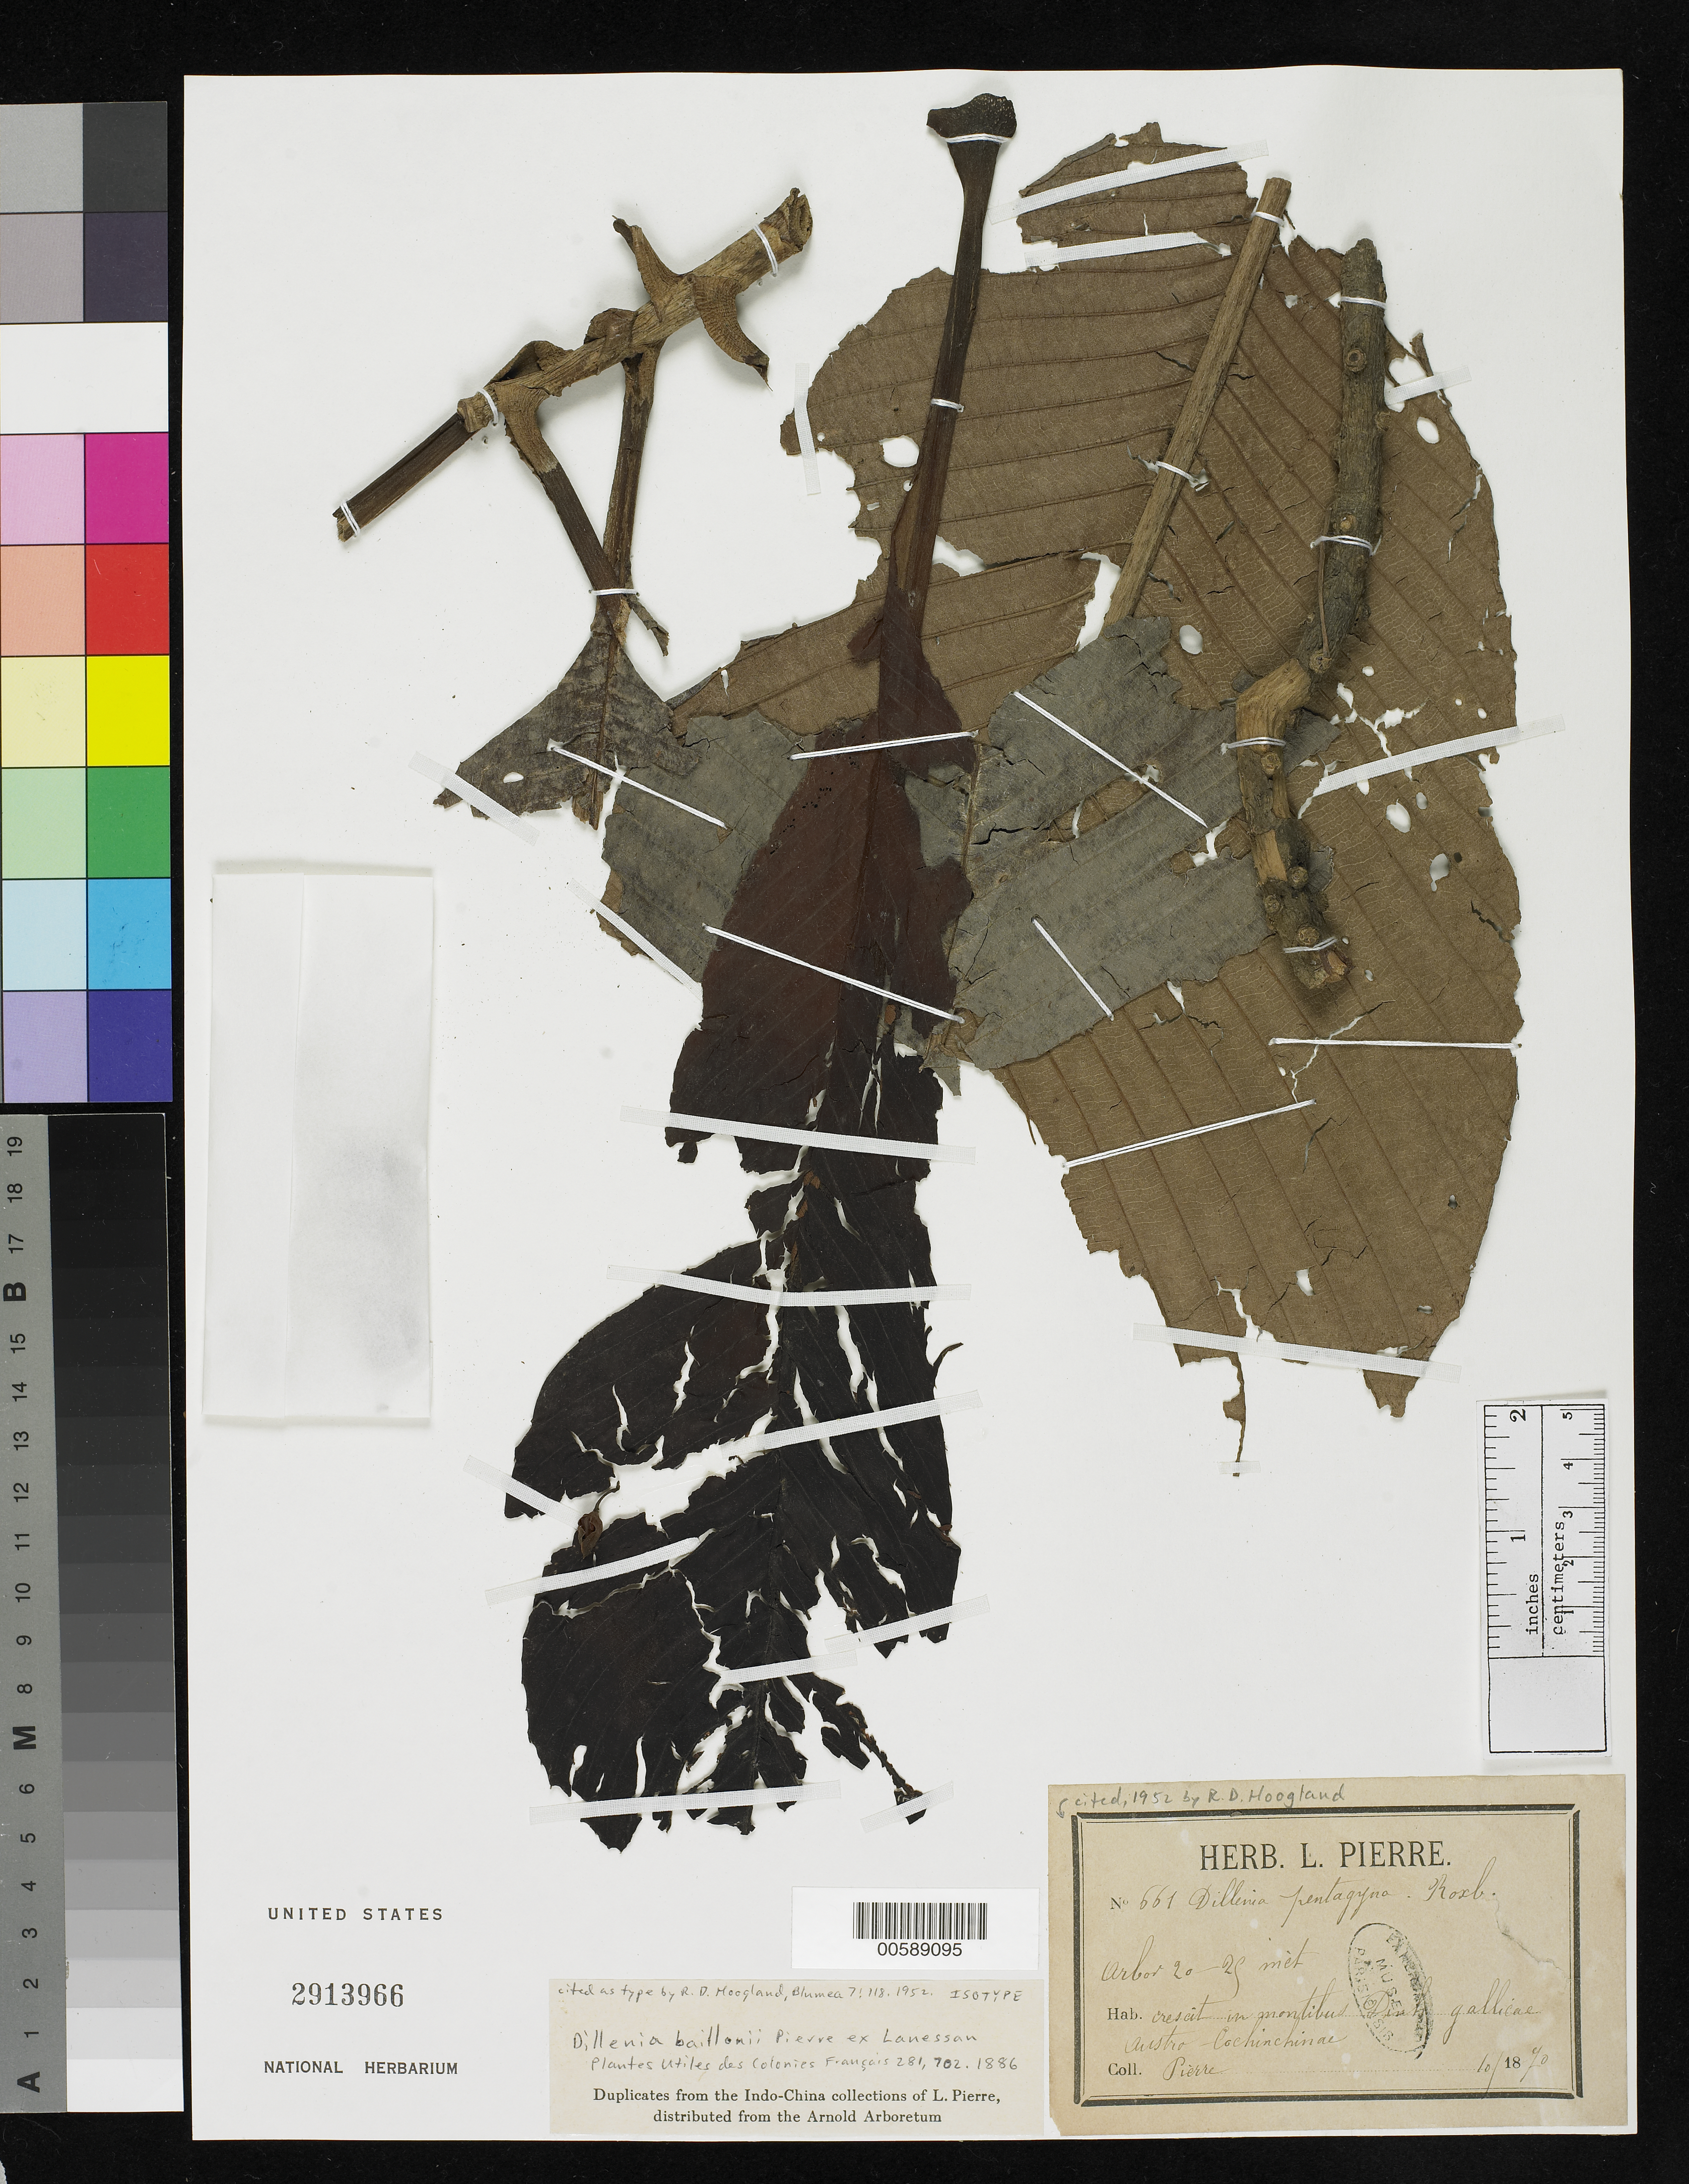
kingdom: Plantae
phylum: Tracheophyta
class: Magnoliopsida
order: Dilleniales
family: Dilleniaceae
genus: Dillenia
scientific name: Dillenia baillonii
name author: Pierre ex Laness.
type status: Isotype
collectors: J. Pierre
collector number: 661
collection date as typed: Oct 1870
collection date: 1870-10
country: Vietnam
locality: Crescit in montibus Dinh gallicaeaustro cochinchinae.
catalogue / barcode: US 2913966